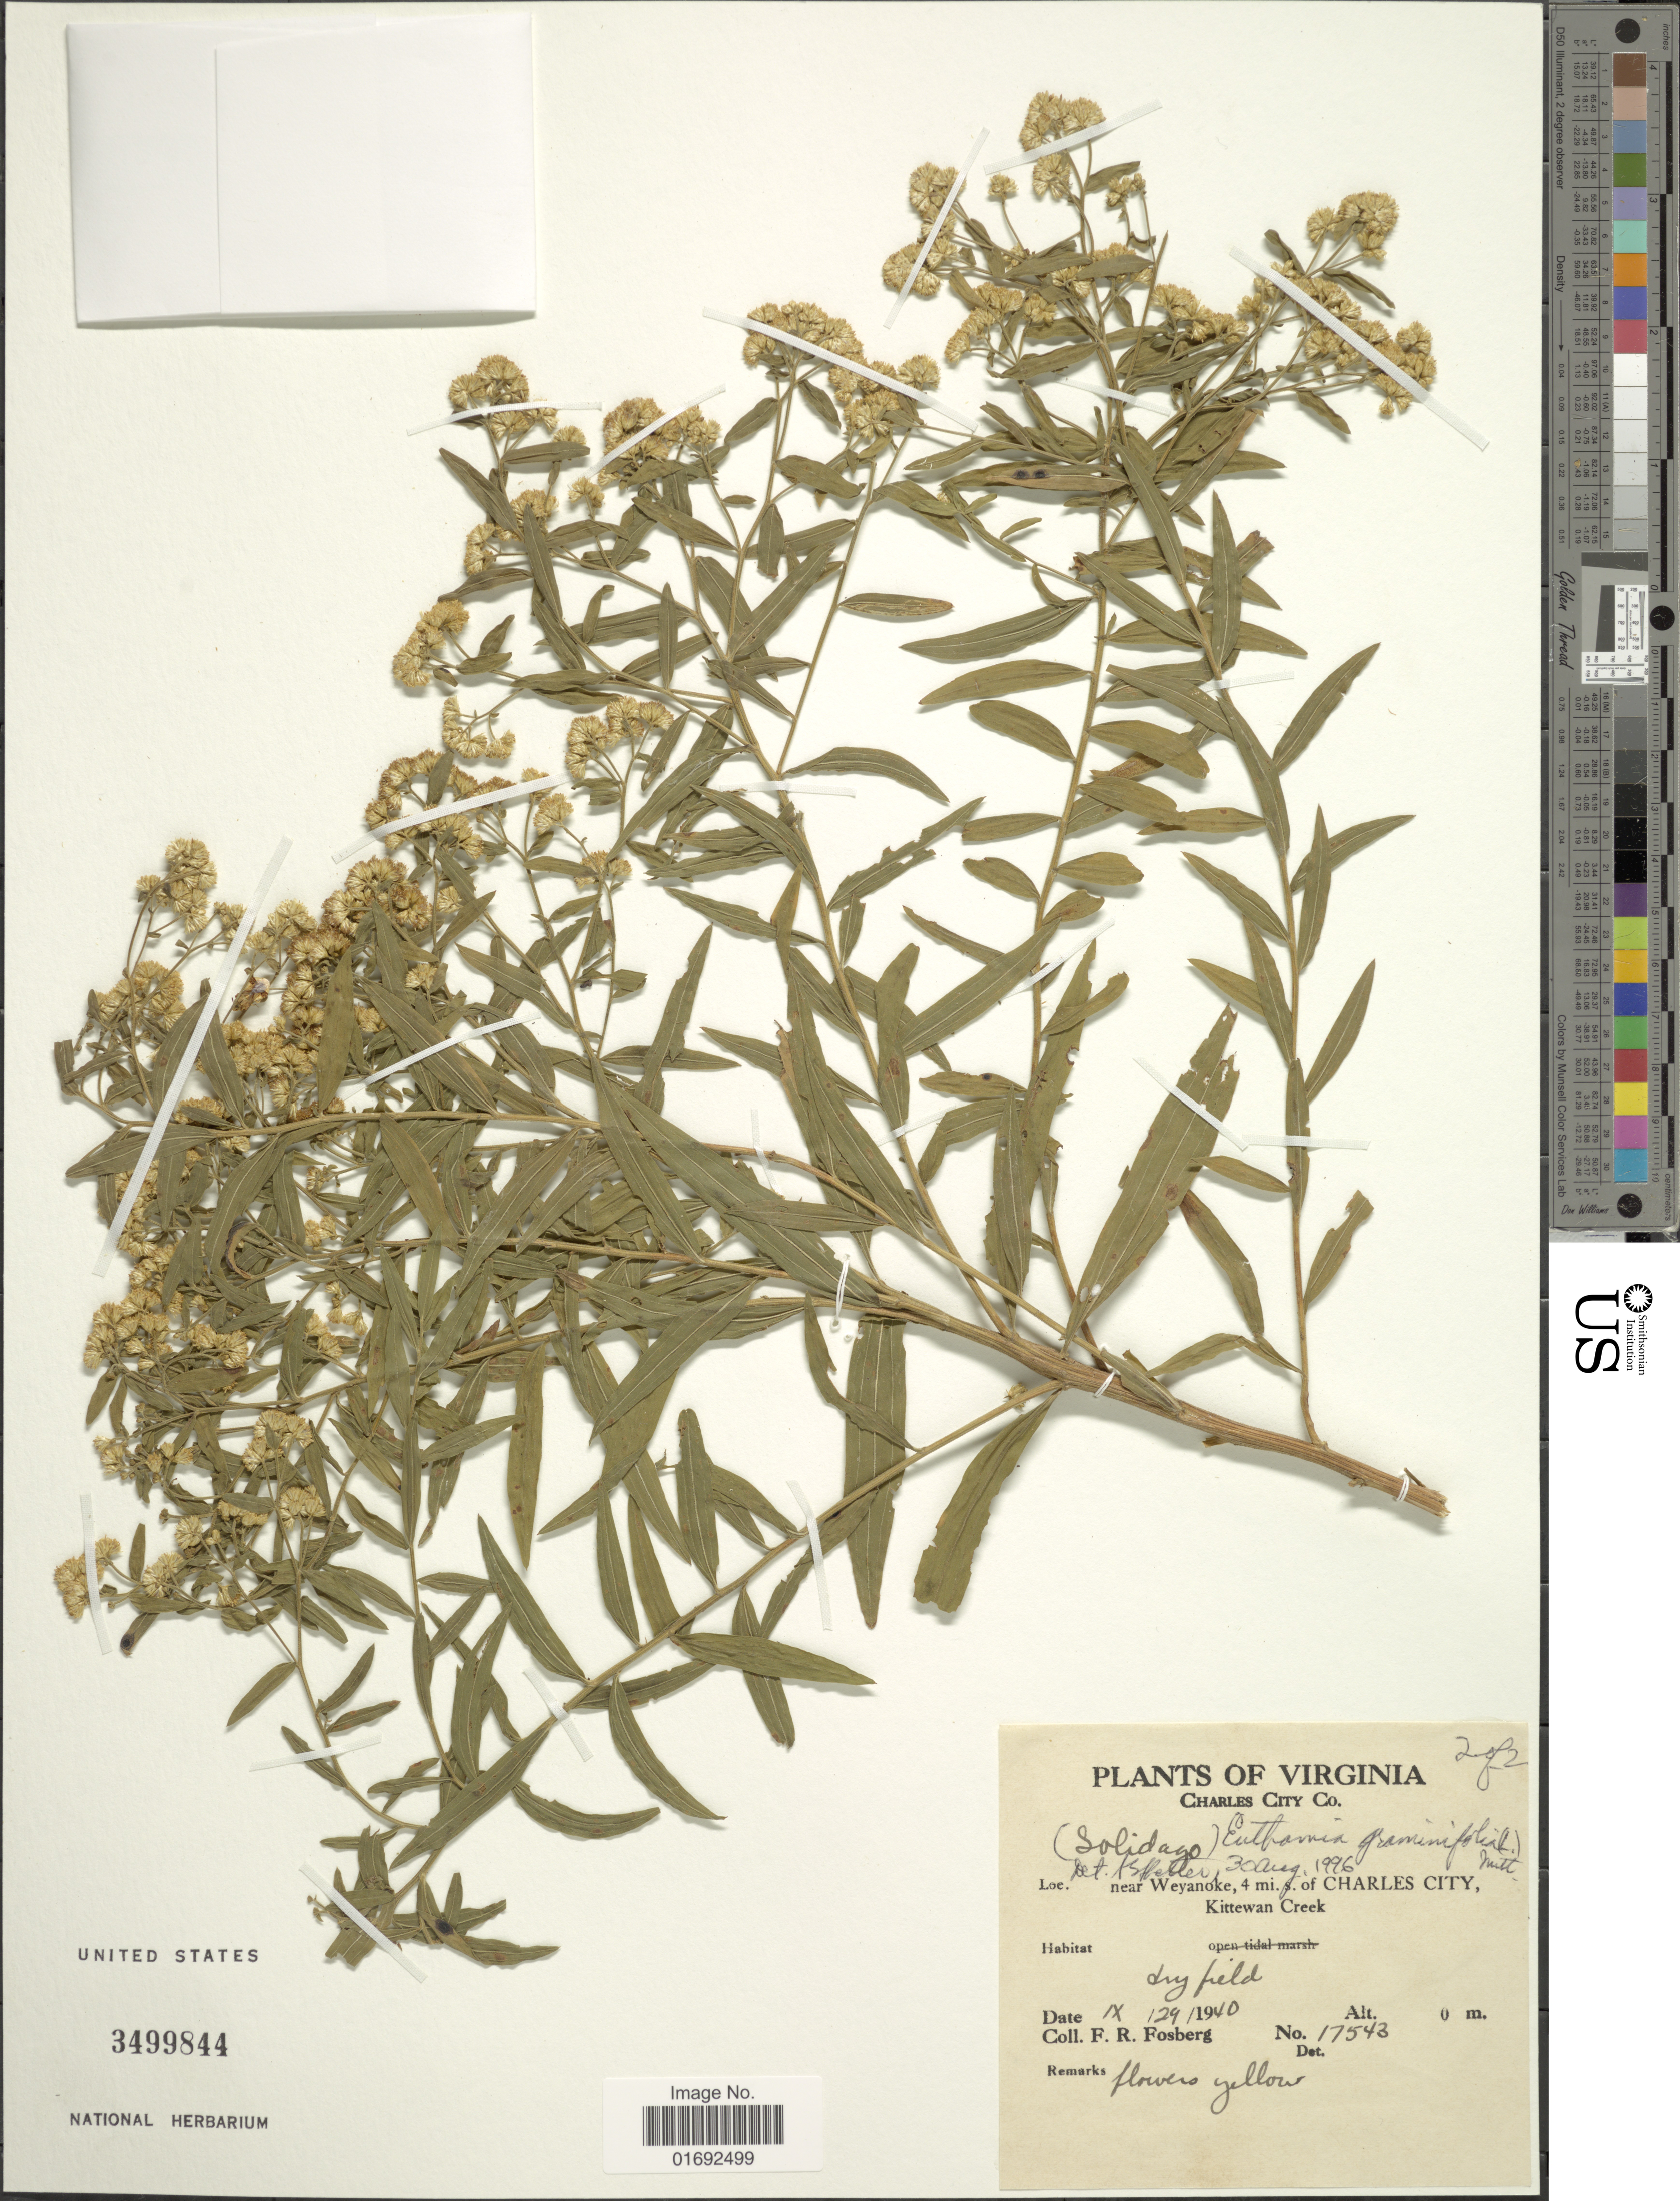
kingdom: Plantae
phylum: Tracheophyta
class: Magnoliopsida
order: Asterales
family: Asteraceae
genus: Euthamia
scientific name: Euthamia graminifolia var. nuttalii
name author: (S.W. Greene) W. Stone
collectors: F. R. Fosberg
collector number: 17543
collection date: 1940-09-29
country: United States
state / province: Virginia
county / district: Charles City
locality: Charles City Co., near Weyanoke, 4 mi. s. of Charles City, Kittewan Creek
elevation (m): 0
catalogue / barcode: US 3499844